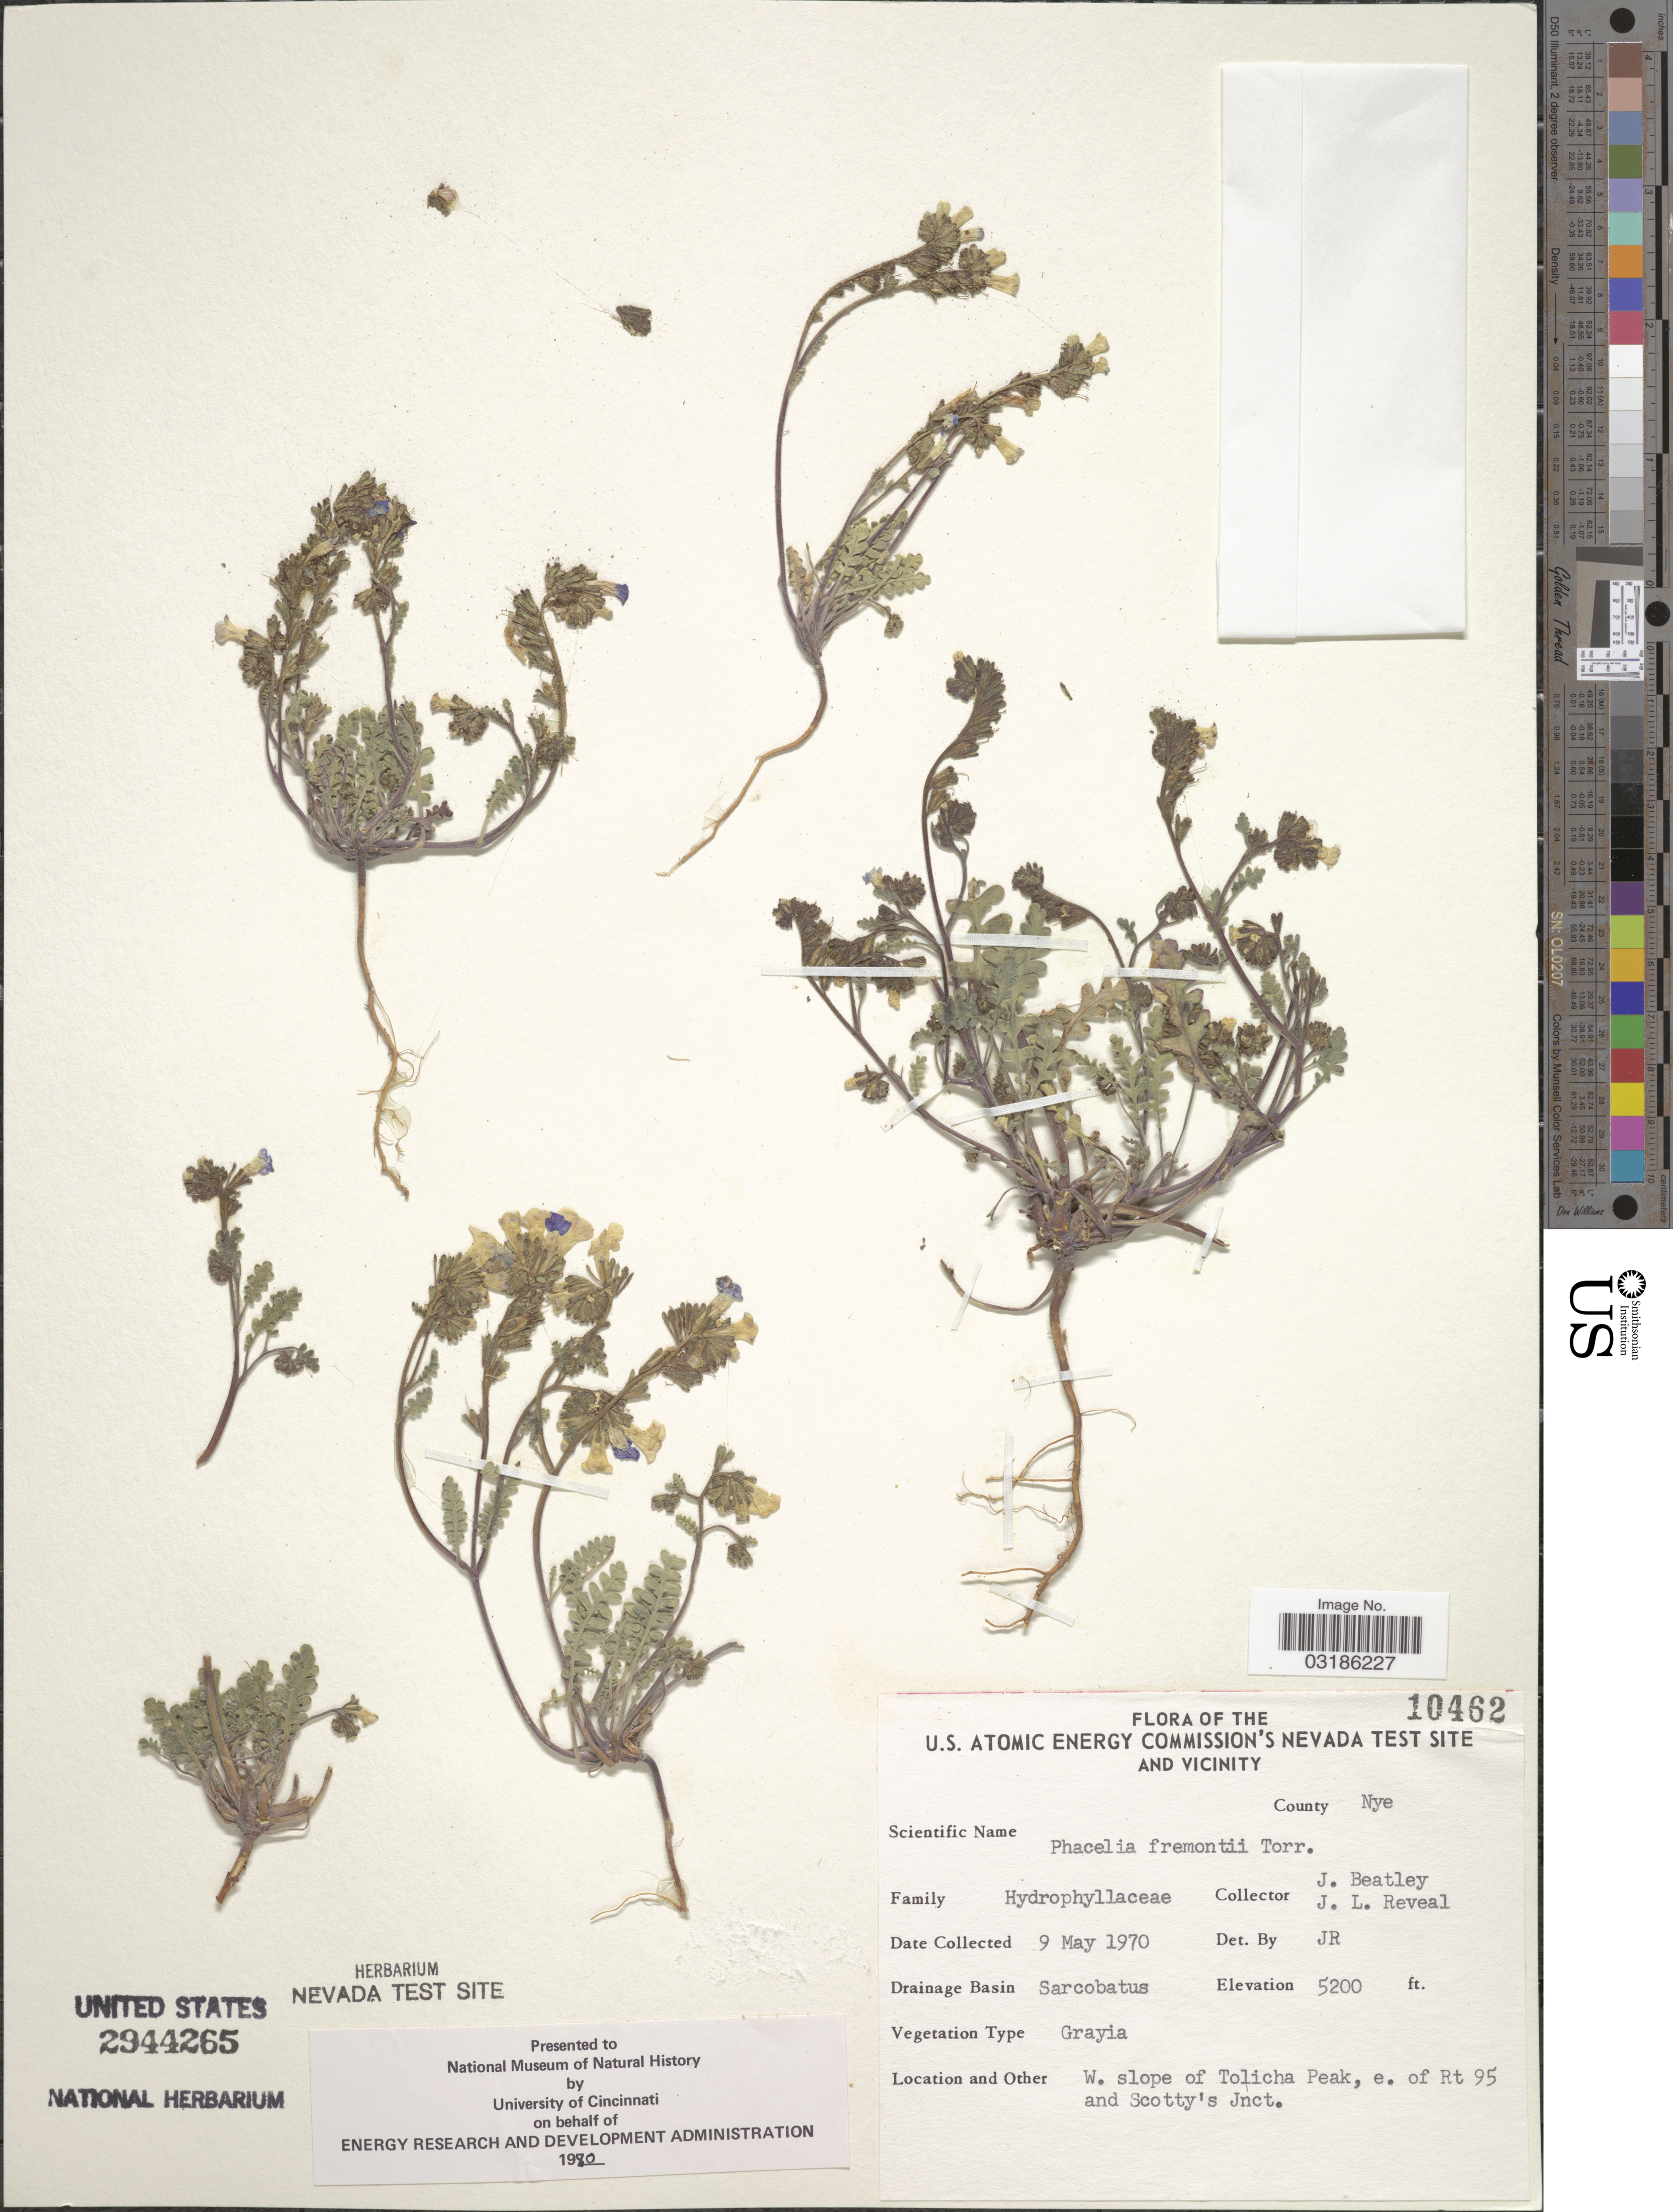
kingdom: Plantae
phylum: Tracheophyta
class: Magnoliopsida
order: Boraginales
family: Hydrophyllaceae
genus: Phacelia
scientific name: Phacelia fremontii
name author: Torr.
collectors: J. C. Beatley & J. L. Reveal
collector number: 10462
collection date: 1970-05-09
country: United States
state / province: Nevada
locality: U.S. Atomic Energy Commission's Nevada Test Site and vicinity. County Nye. Drainage Basin Sarcobatus. W. slope of Tolicha Peak, e. of Rt 95 and Scotty's Jnct.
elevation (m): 1585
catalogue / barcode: US 2944265